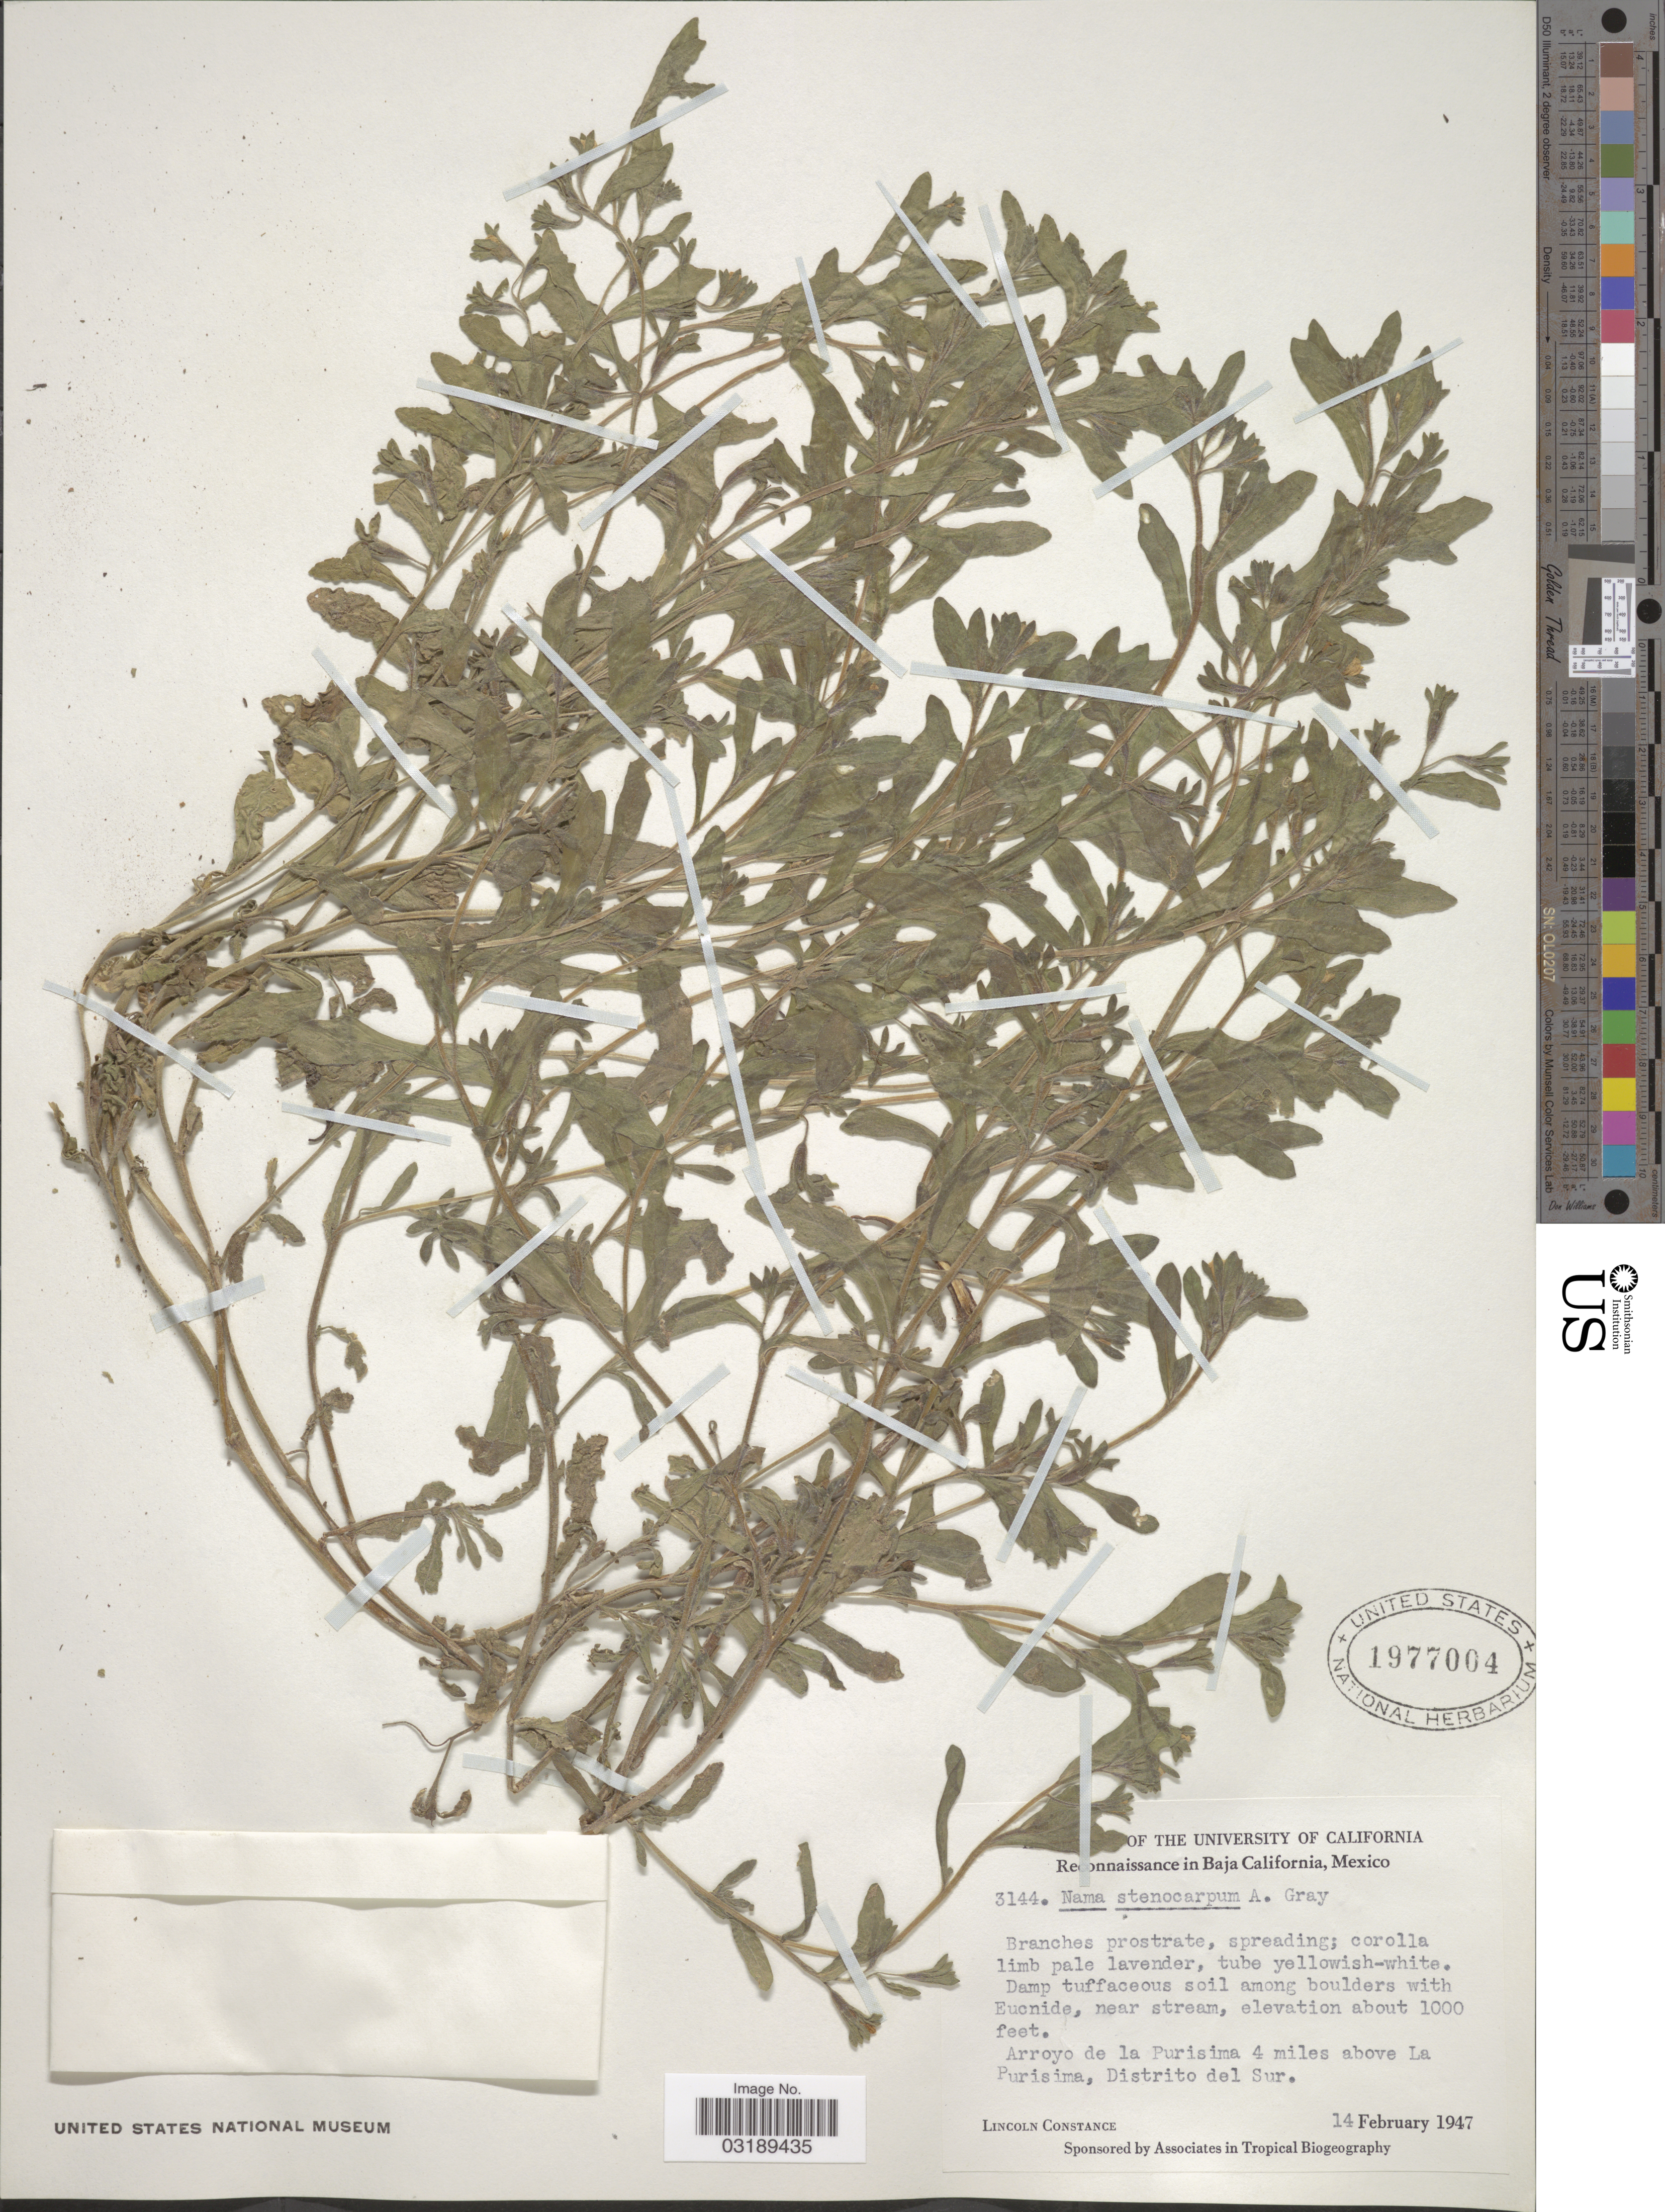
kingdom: Plantae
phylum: Tracheophyta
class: Magnoliopsida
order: Boraginales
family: Namaceae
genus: Nama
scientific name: Nama stenocarpum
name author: A. Gray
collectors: L. Constance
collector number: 3144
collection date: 1947-02-14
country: Mexico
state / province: Baja California Sur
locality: Arroyo de la Purisima 4 miles above La Purisima, Distrito del Sur.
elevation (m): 305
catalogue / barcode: US 1977004